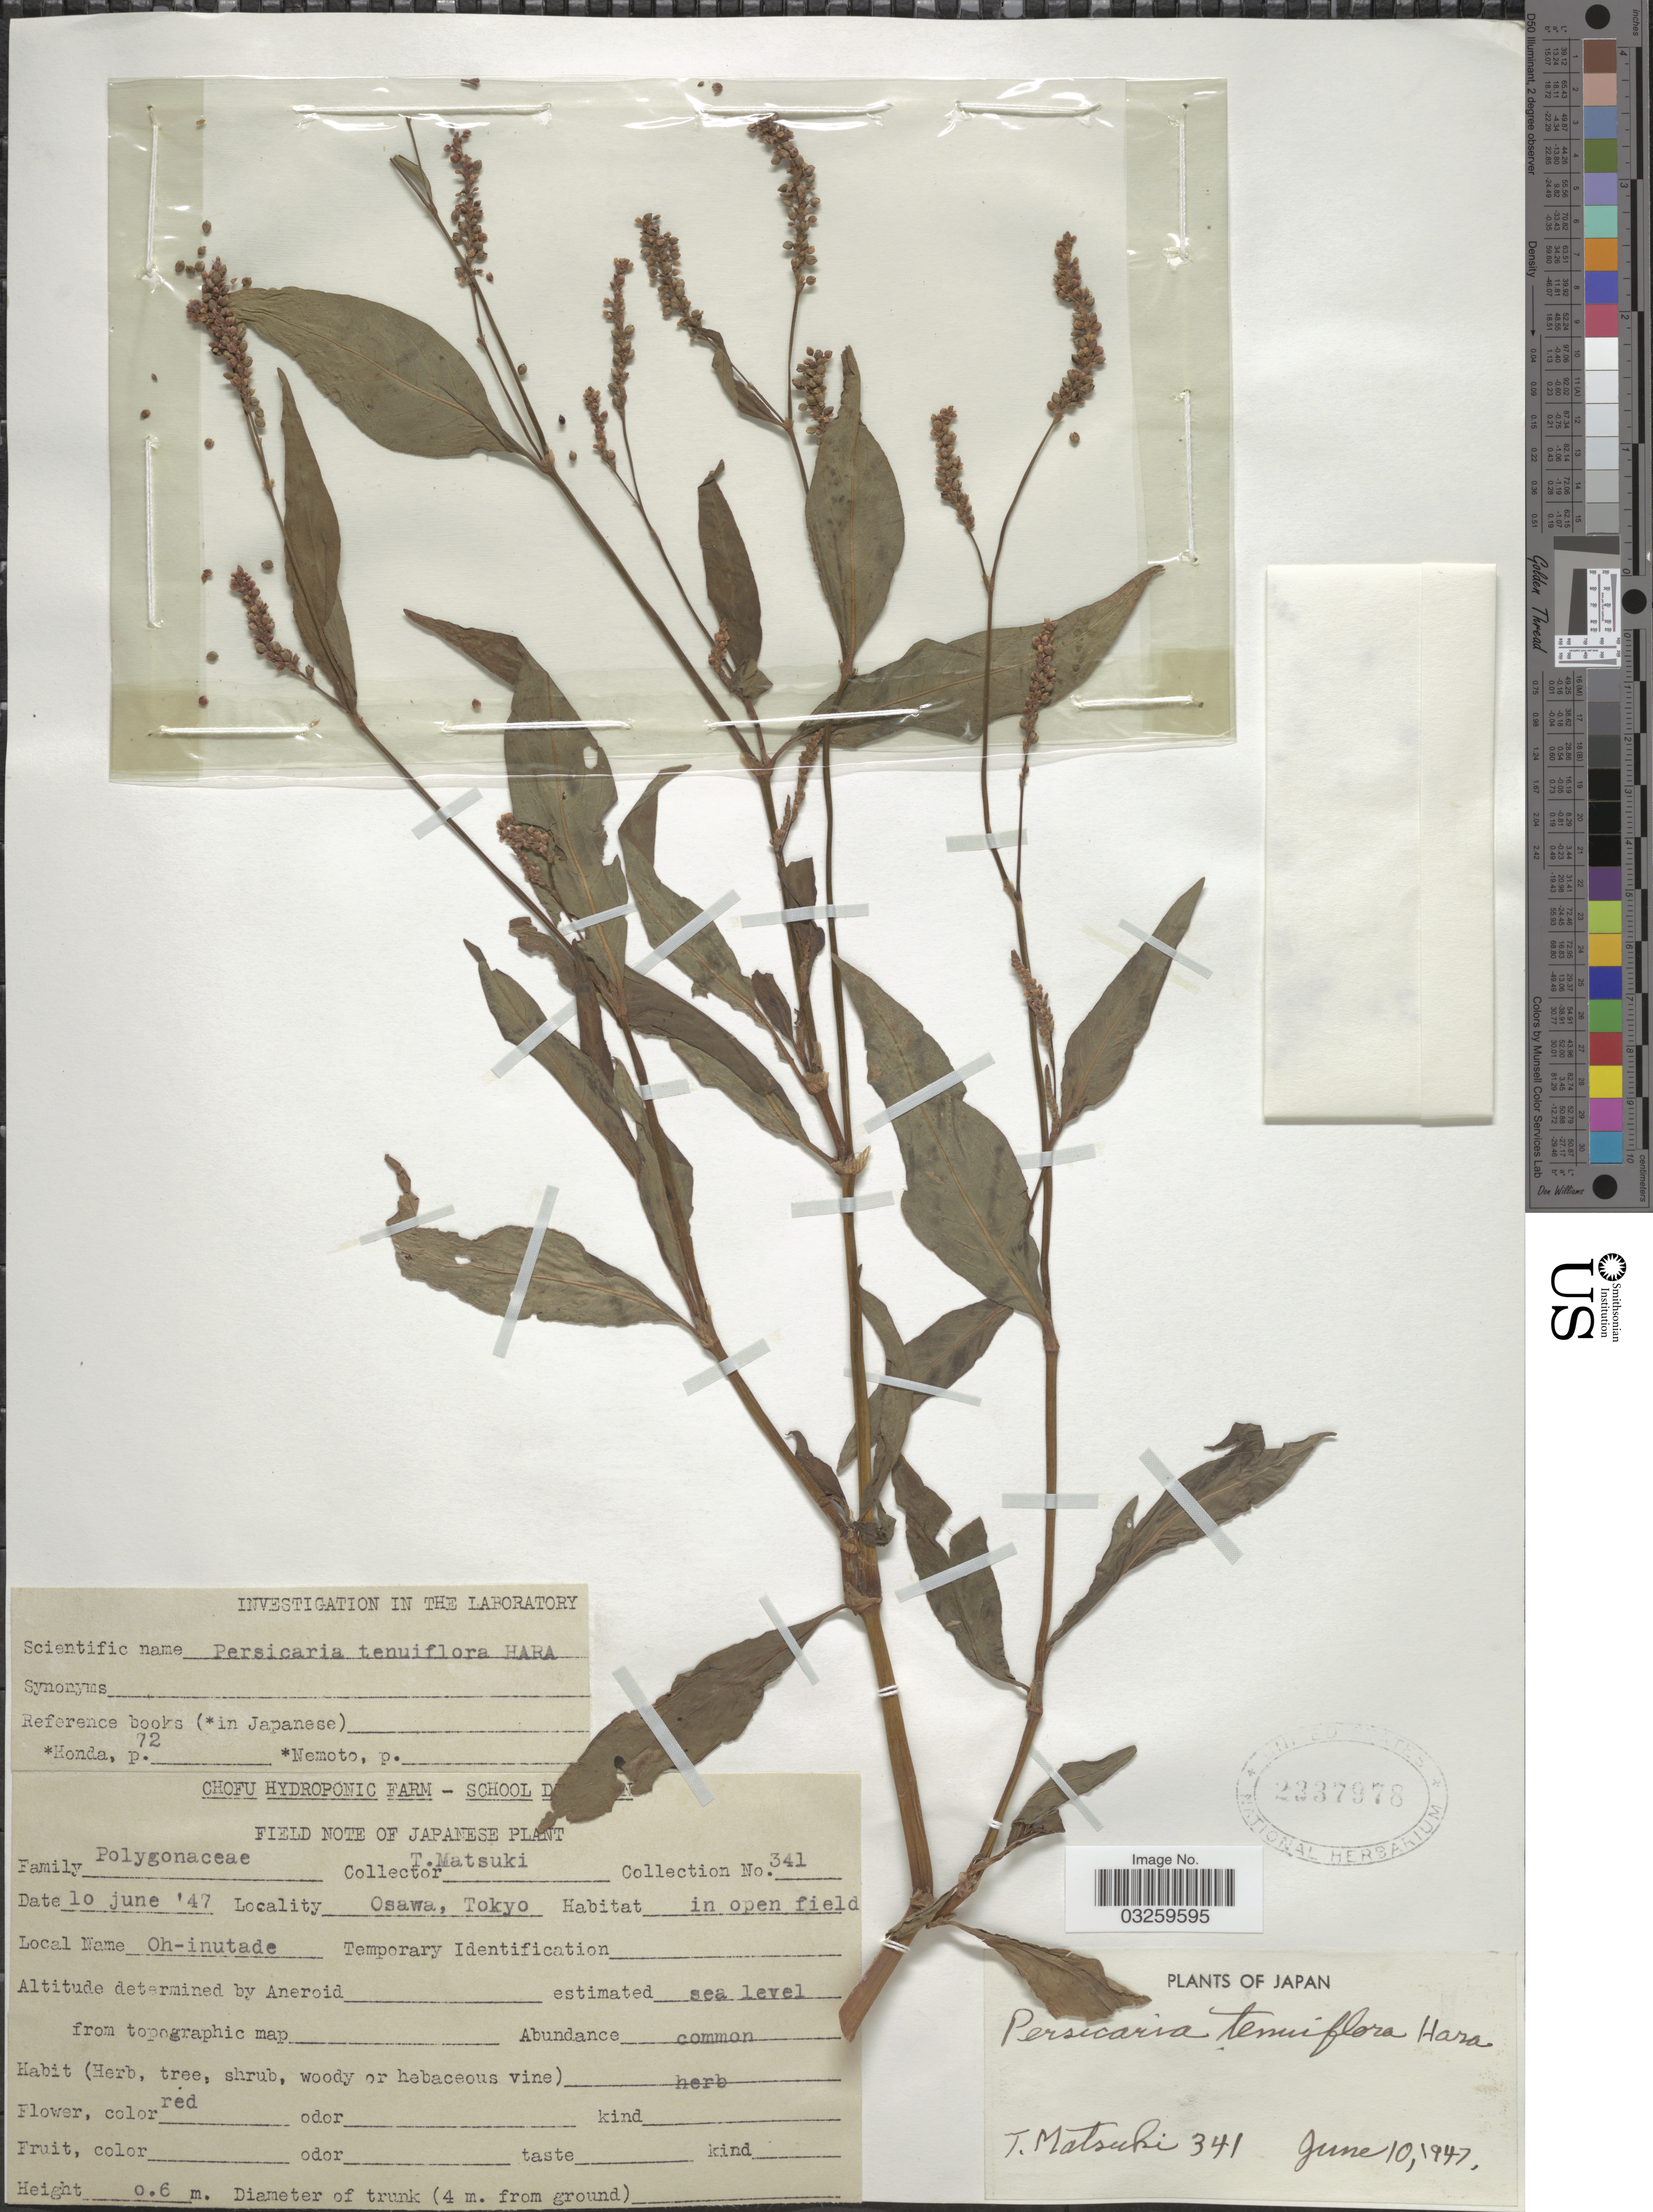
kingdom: Plantae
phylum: Tracheophyta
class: Magnoliopsida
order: Caryophyllales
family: Polygonaceae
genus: Polygonum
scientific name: Polygonum tenuiflorum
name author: C. Presl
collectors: T. Matsuki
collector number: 341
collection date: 1947-06-10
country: Japan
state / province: Tokyo, Federal City of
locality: Osawa, Tokyo.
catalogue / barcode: US 2337978